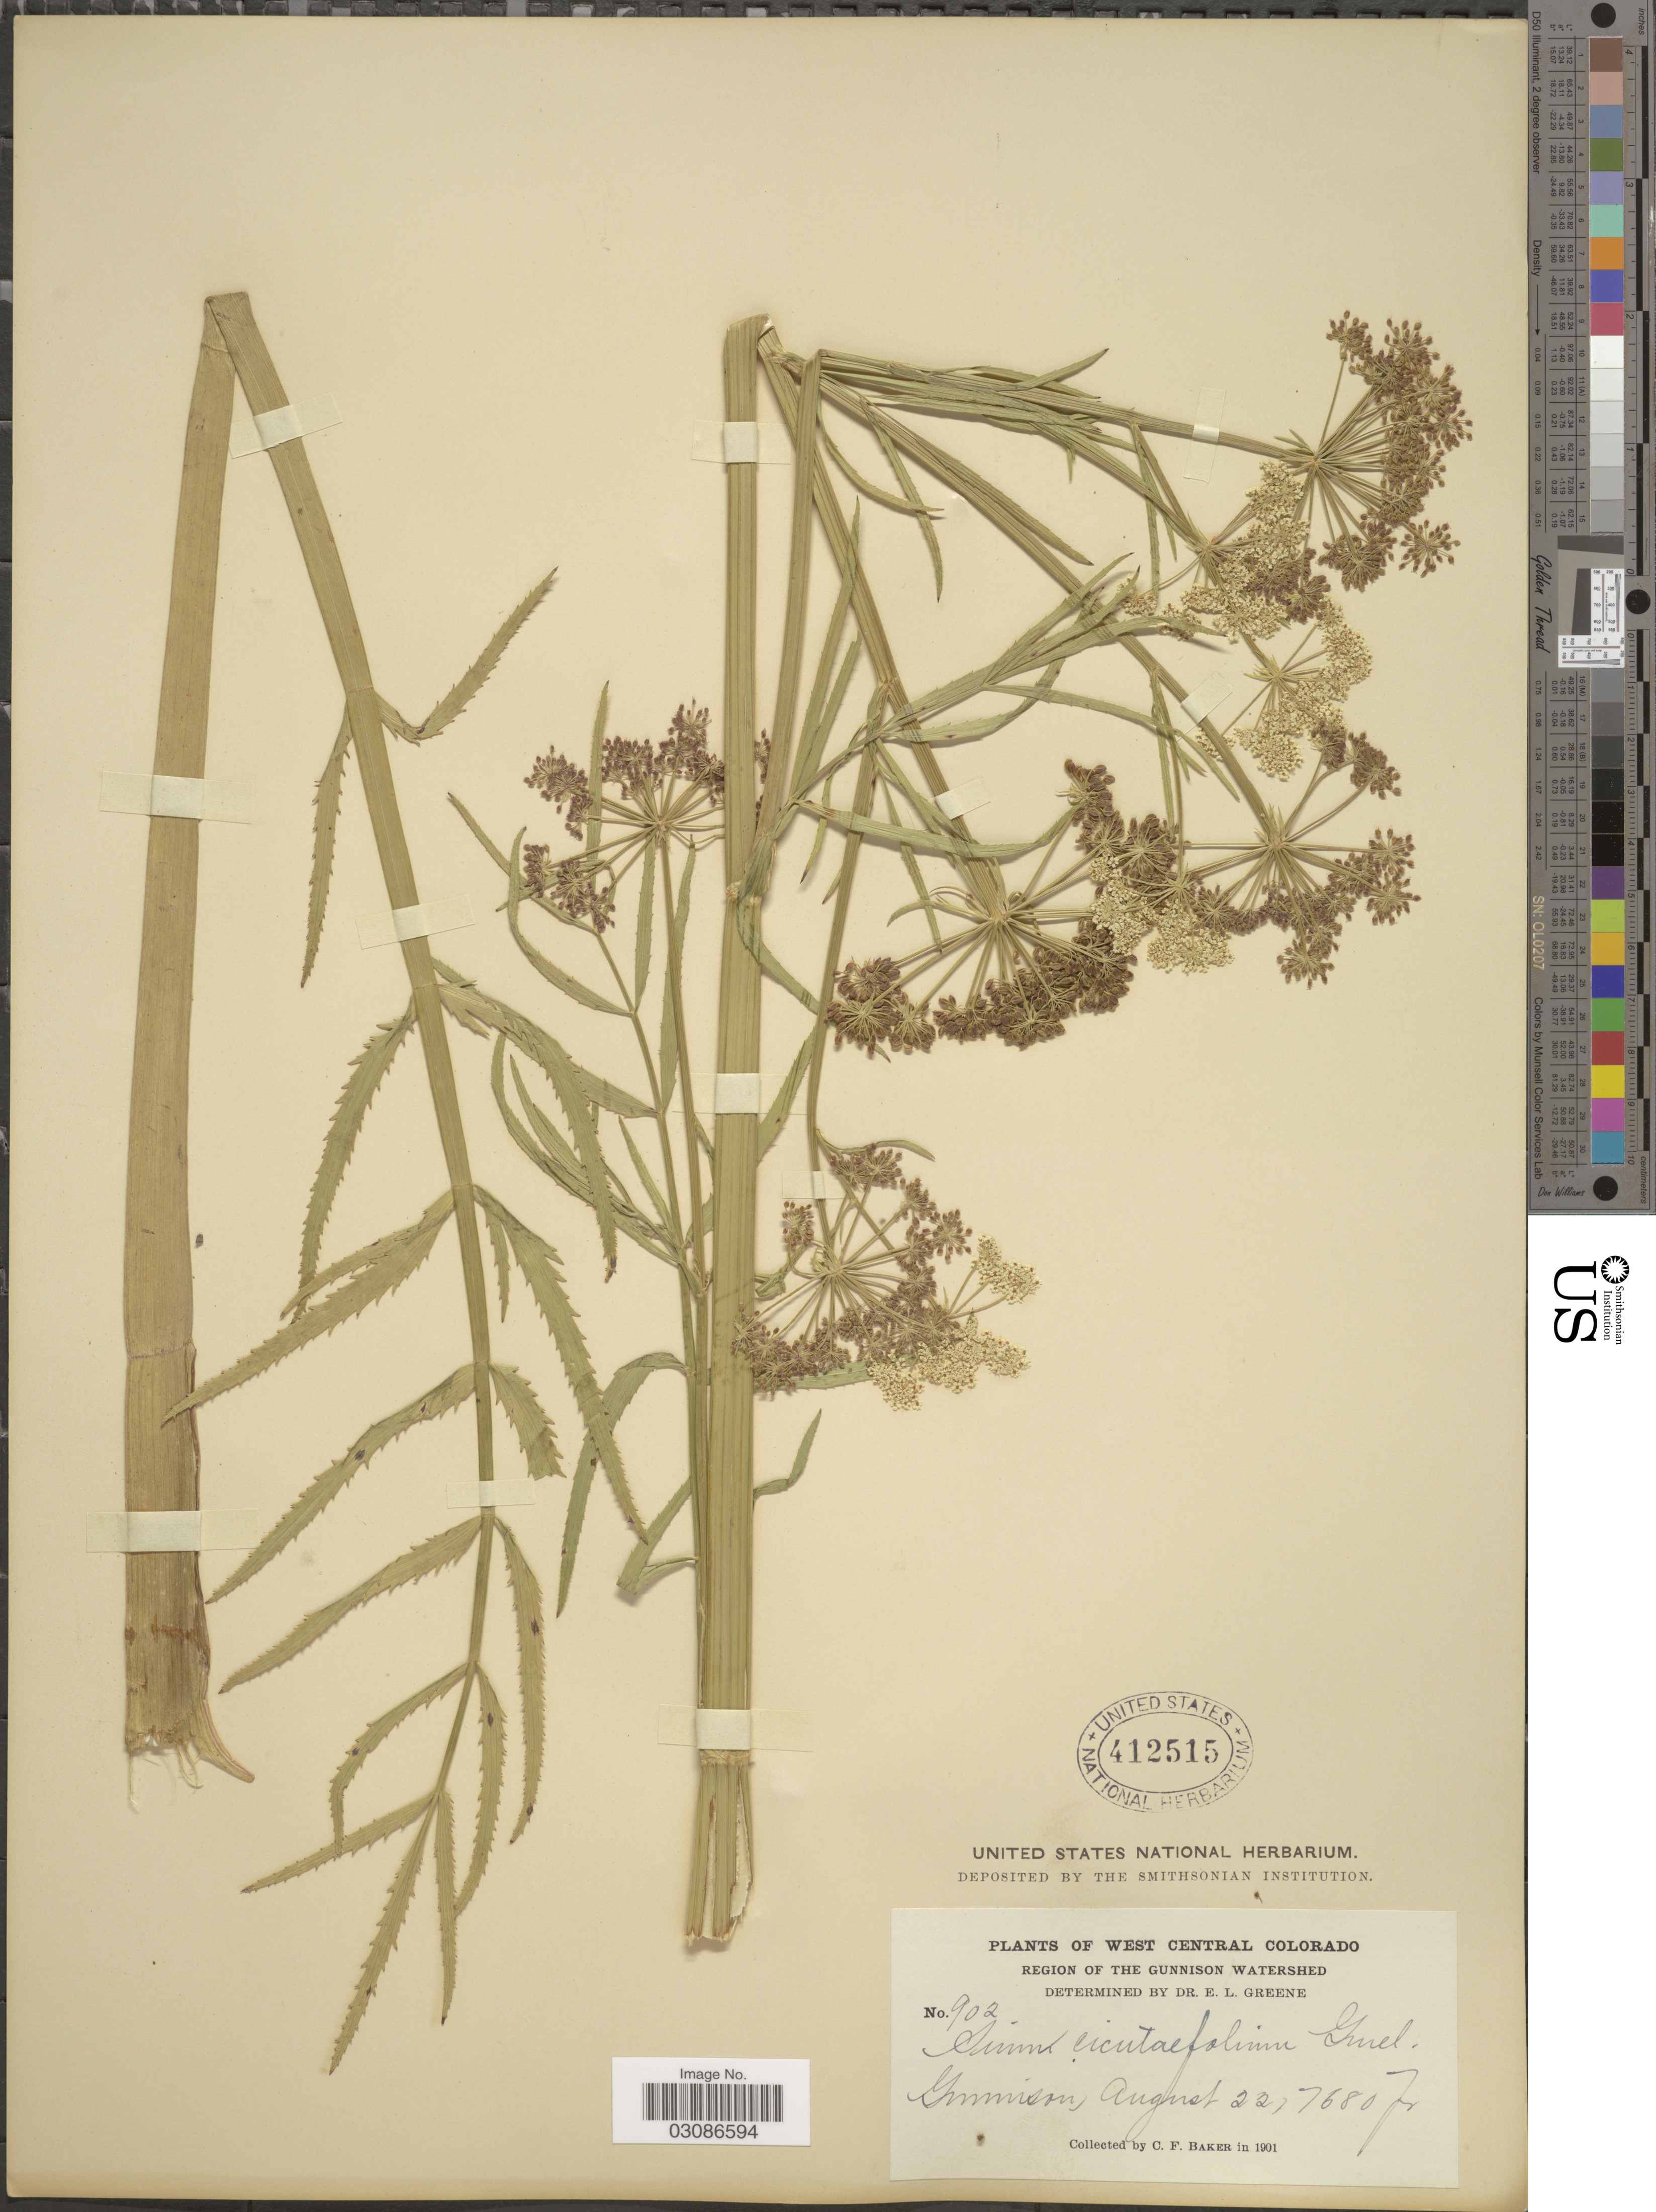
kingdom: Plantae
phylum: Tracheophyta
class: Magnoliopsida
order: Apiales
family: Apiaceae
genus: Sium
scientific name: Sium suave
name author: Walter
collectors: C. F. Baker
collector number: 902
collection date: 1901-08-22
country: United States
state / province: Colorado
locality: West Central Colorado, Region of The Gunnison Watershed, Gunnison.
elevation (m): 2341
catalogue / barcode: US 412515